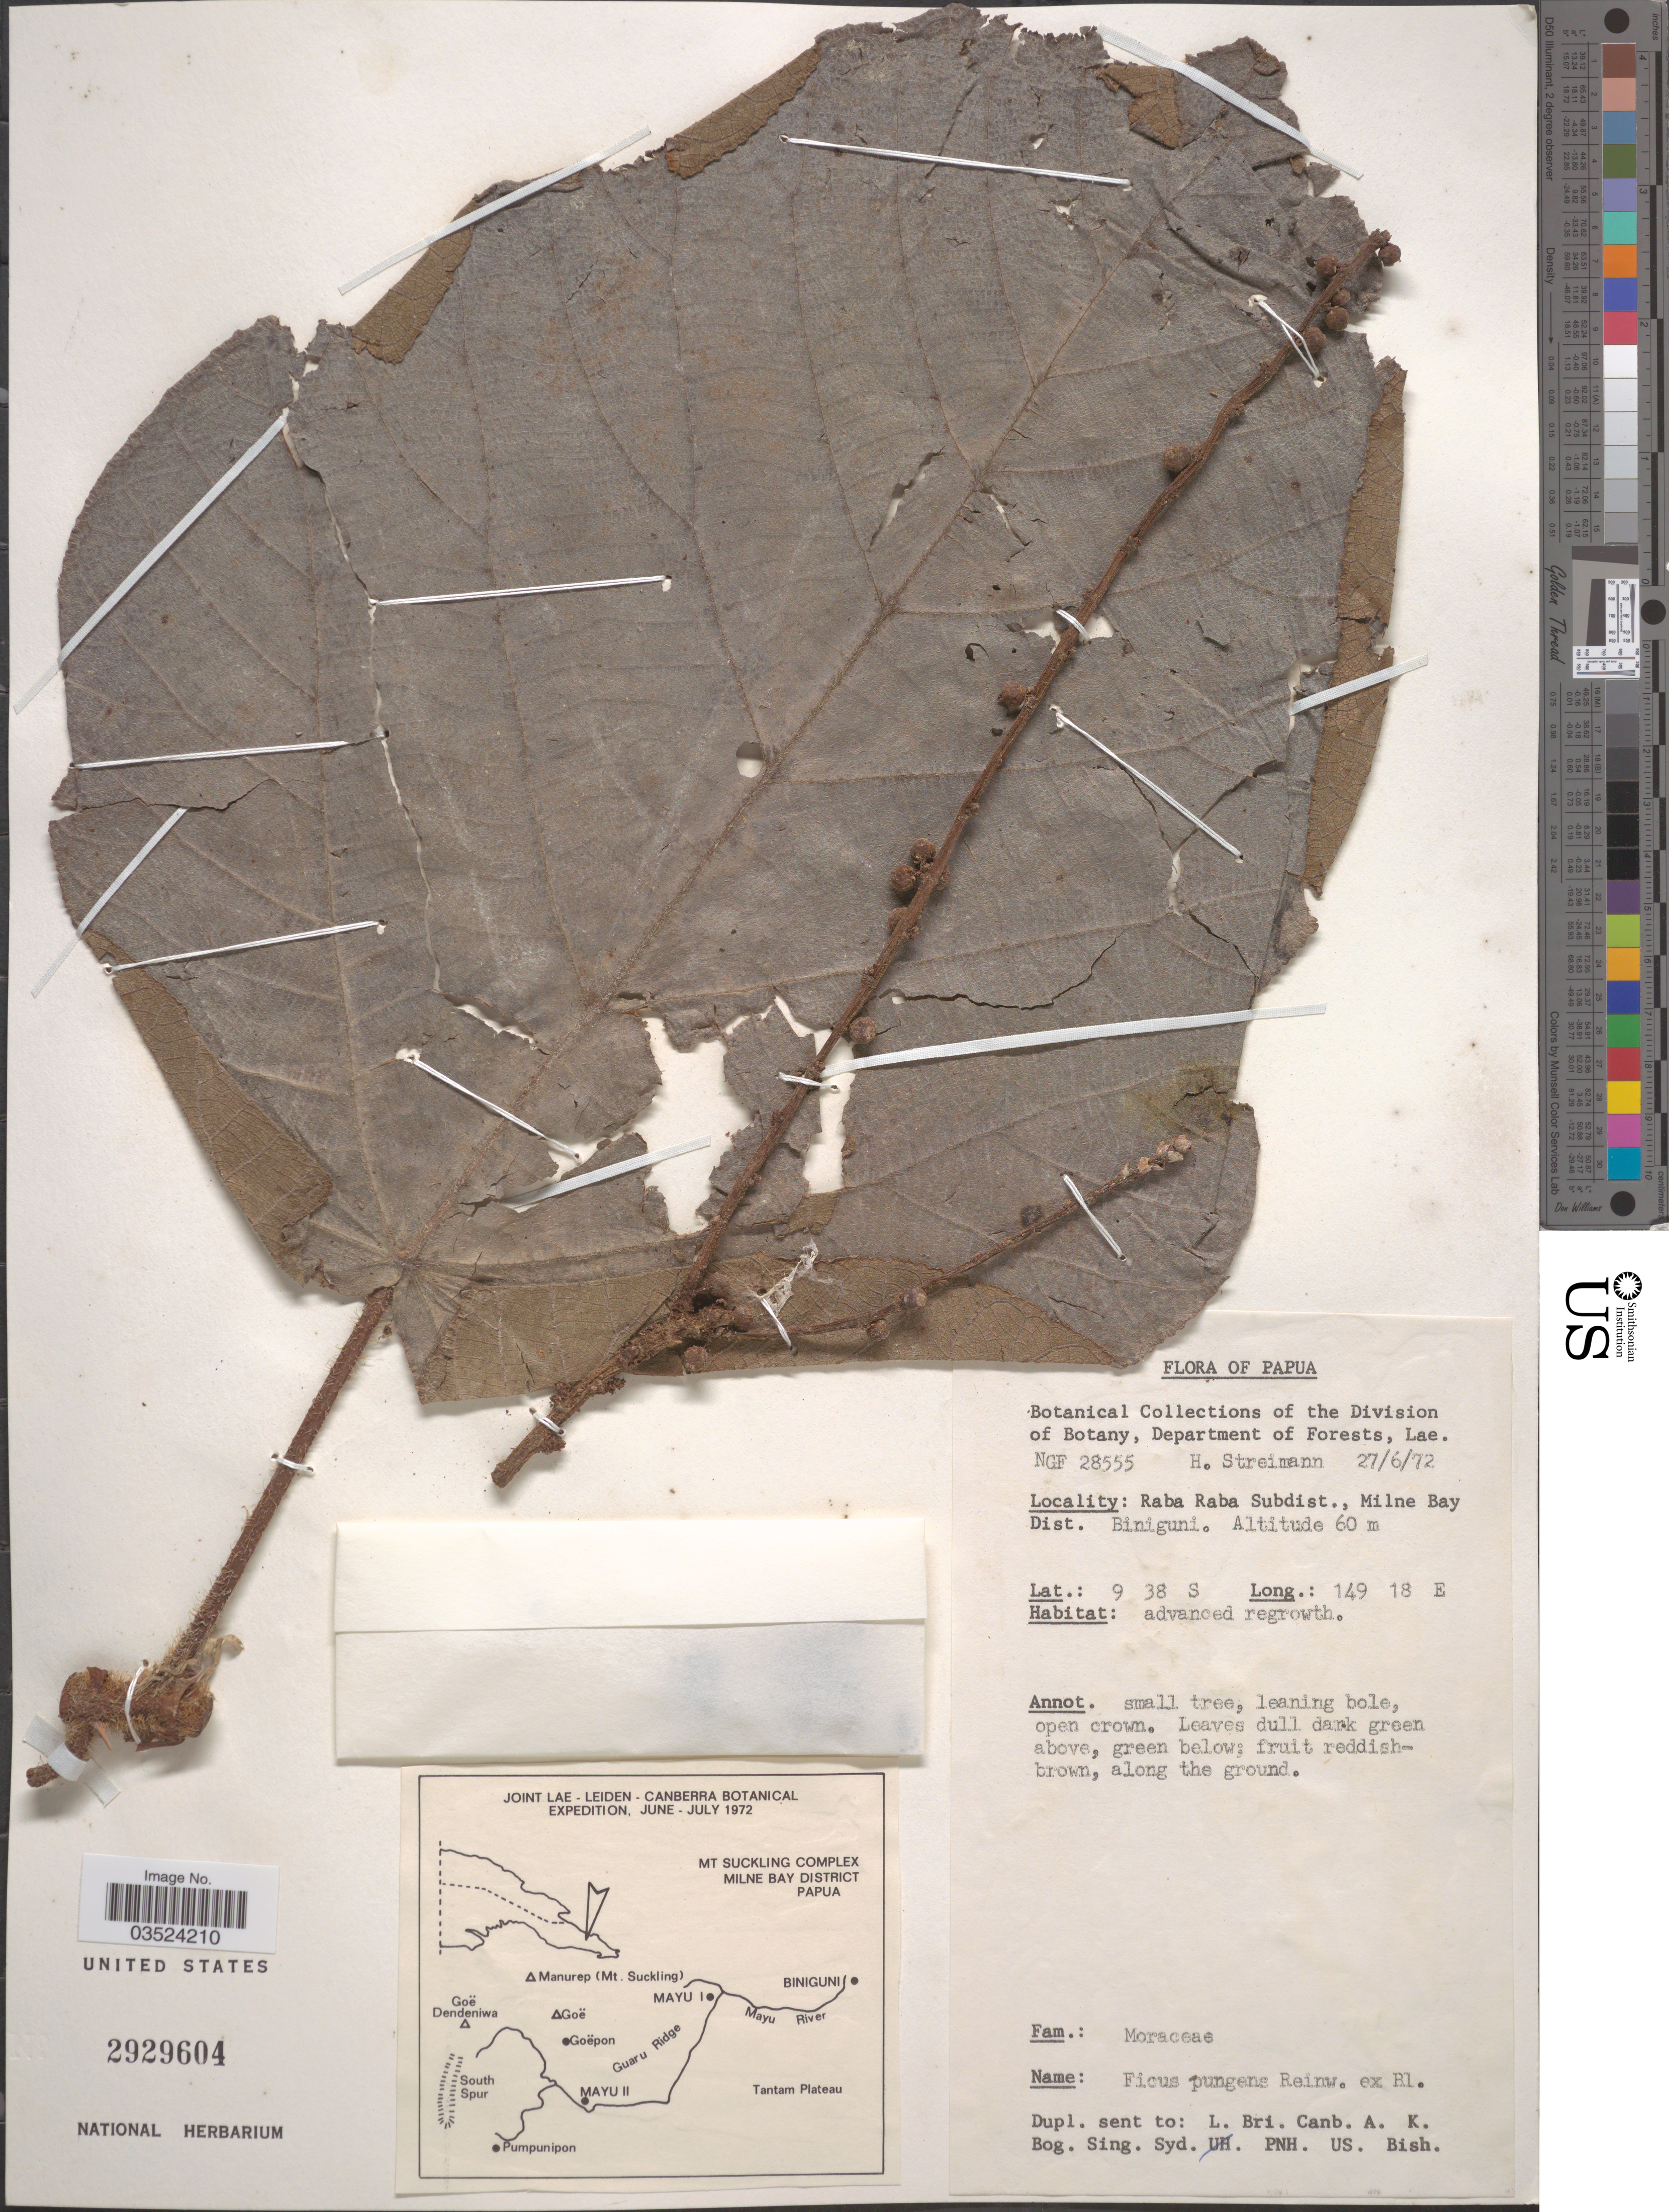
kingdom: Plantae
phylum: Tracheophyta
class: Magnoliopsida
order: Rosales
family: Moraceae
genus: Ficus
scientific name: Ficus pungens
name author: Reinw. ex Blume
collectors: H. Streimann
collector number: NGF 28555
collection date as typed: Transcribed d/m/y: 27/6/72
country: Papua New Guinea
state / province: Milne Bay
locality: Papua. Mt Suckling Complex.? Raba Raba Subdist., Milne Bay Dist. Biniguni.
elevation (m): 60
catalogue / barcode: US 2929604